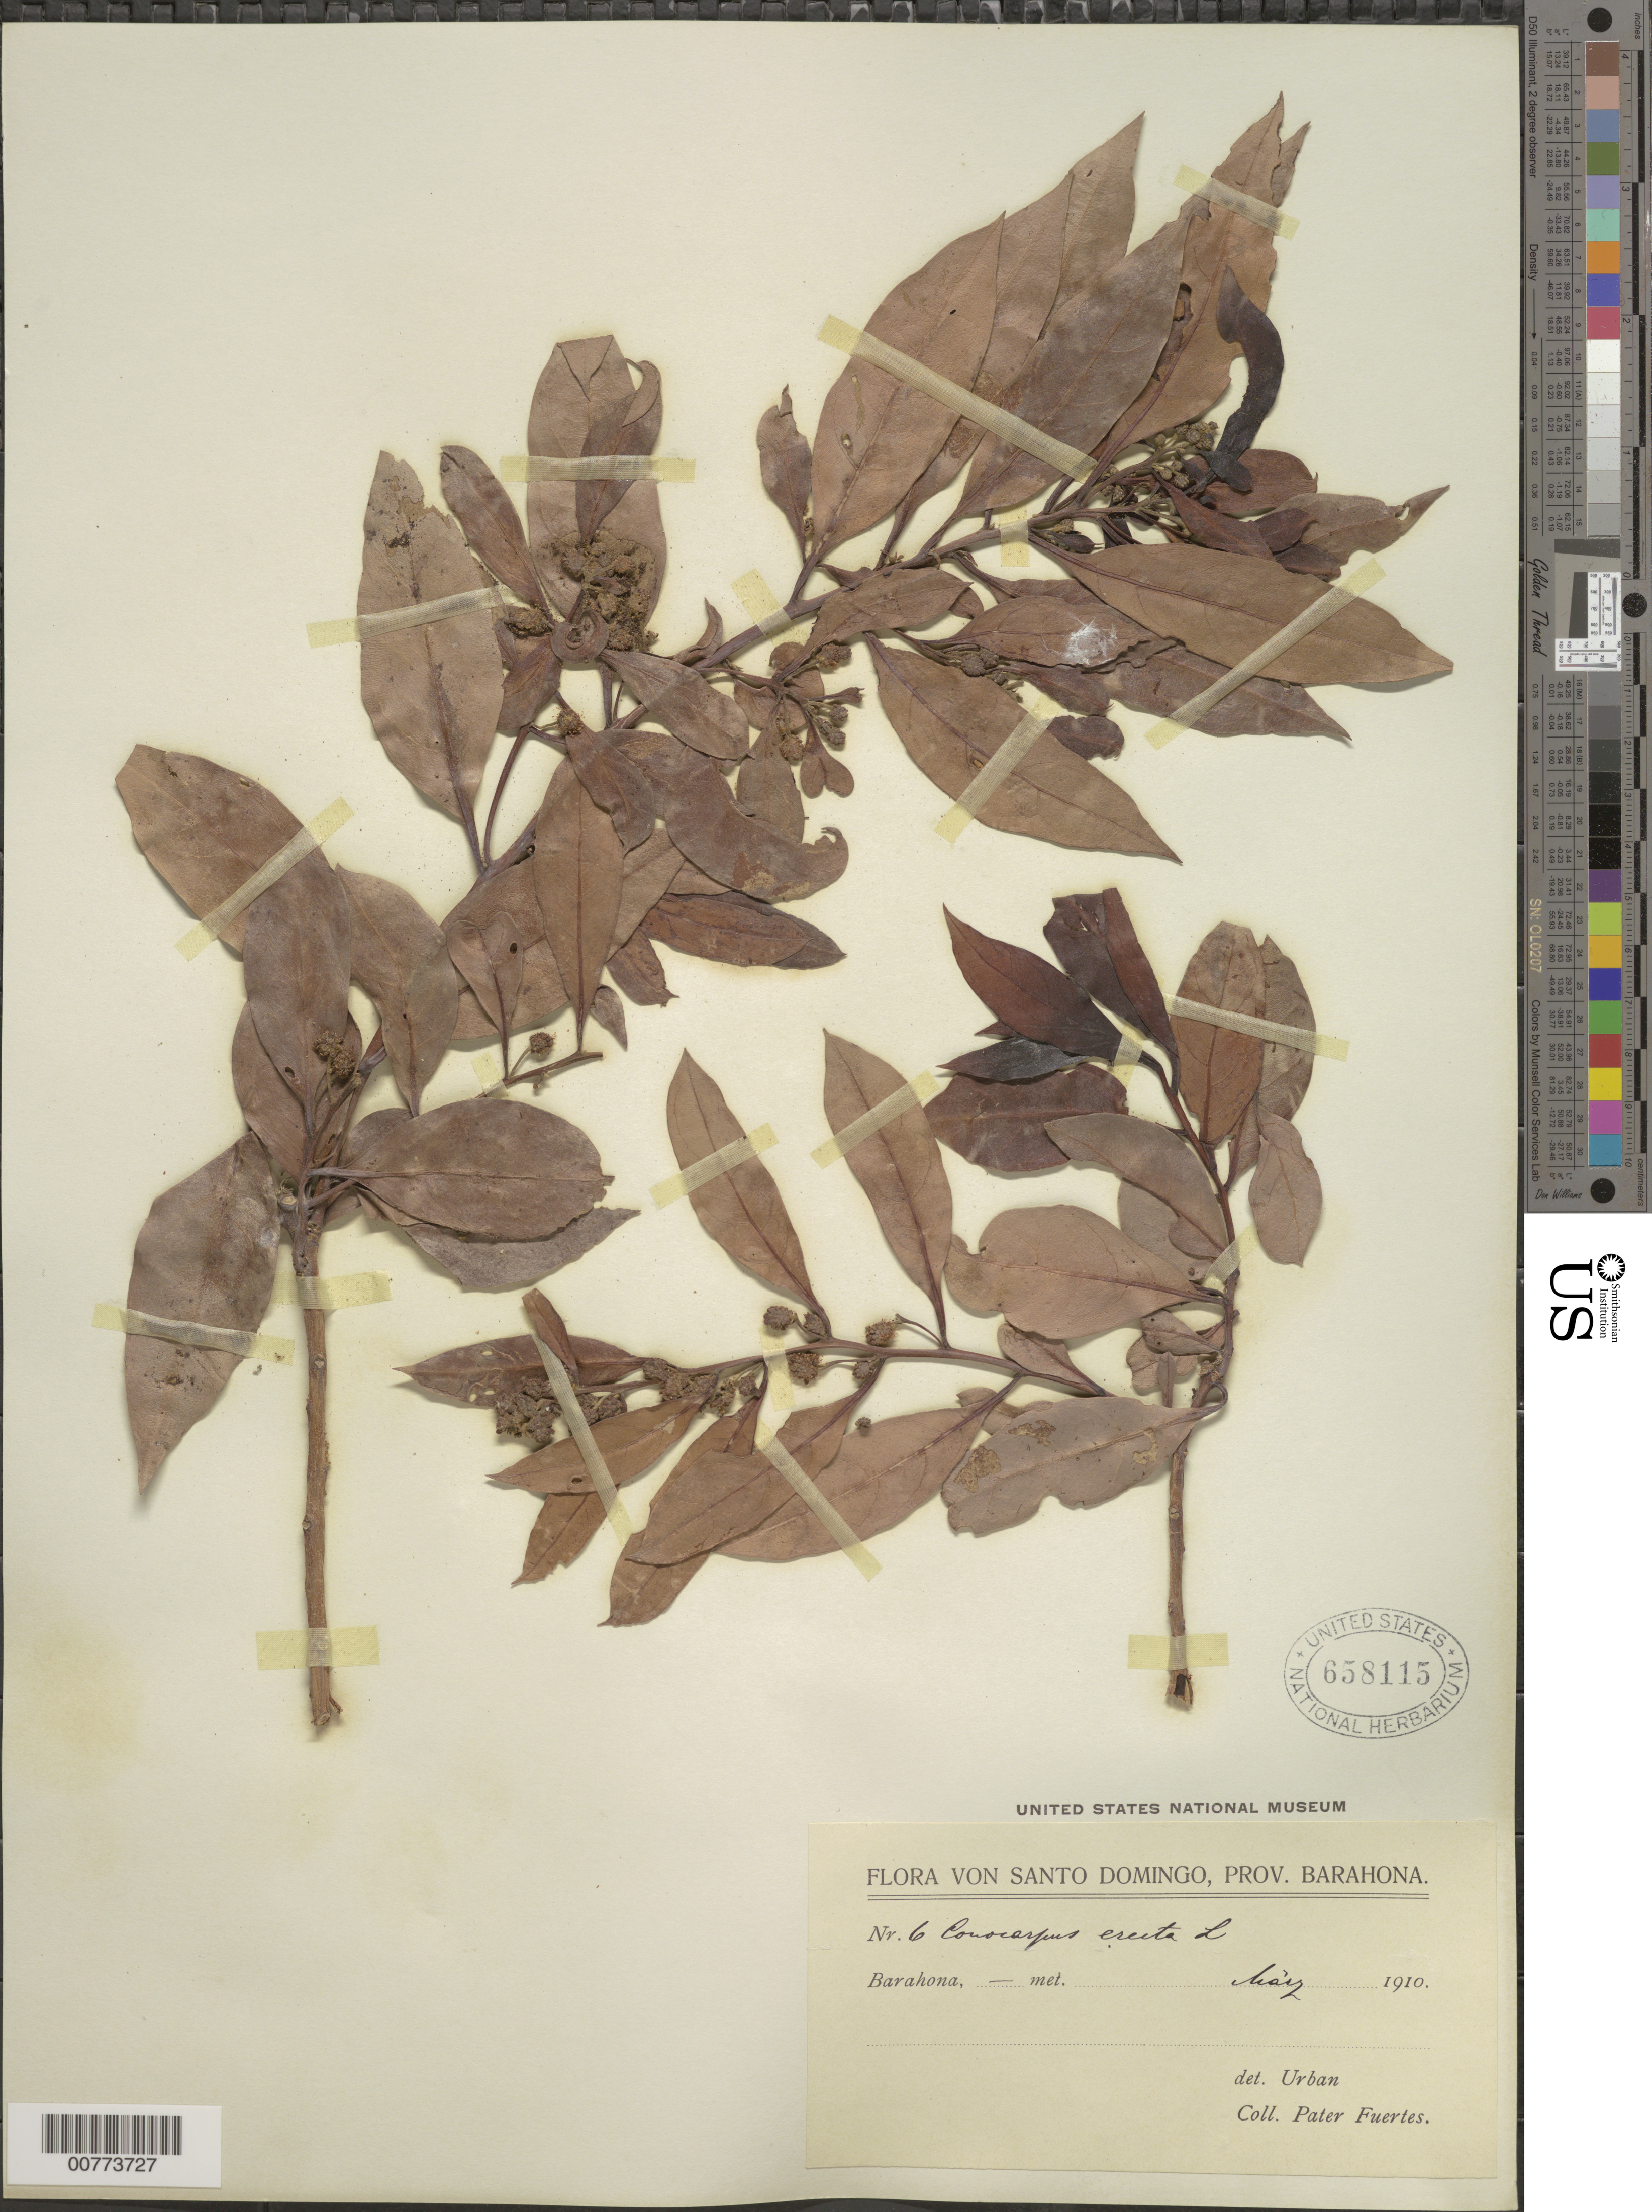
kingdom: Plantae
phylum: Tracheophyta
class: Magnoliopsida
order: Myrtales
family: Combretaceae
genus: Conocarpus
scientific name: Conocarpus erectus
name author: L.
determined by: Urban, Ignatz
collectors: M. D. Fuertes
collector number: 6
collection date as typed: Dec 1910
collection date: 1910-12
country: Dominican Republic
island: Hispaniola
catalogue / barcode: US 658115